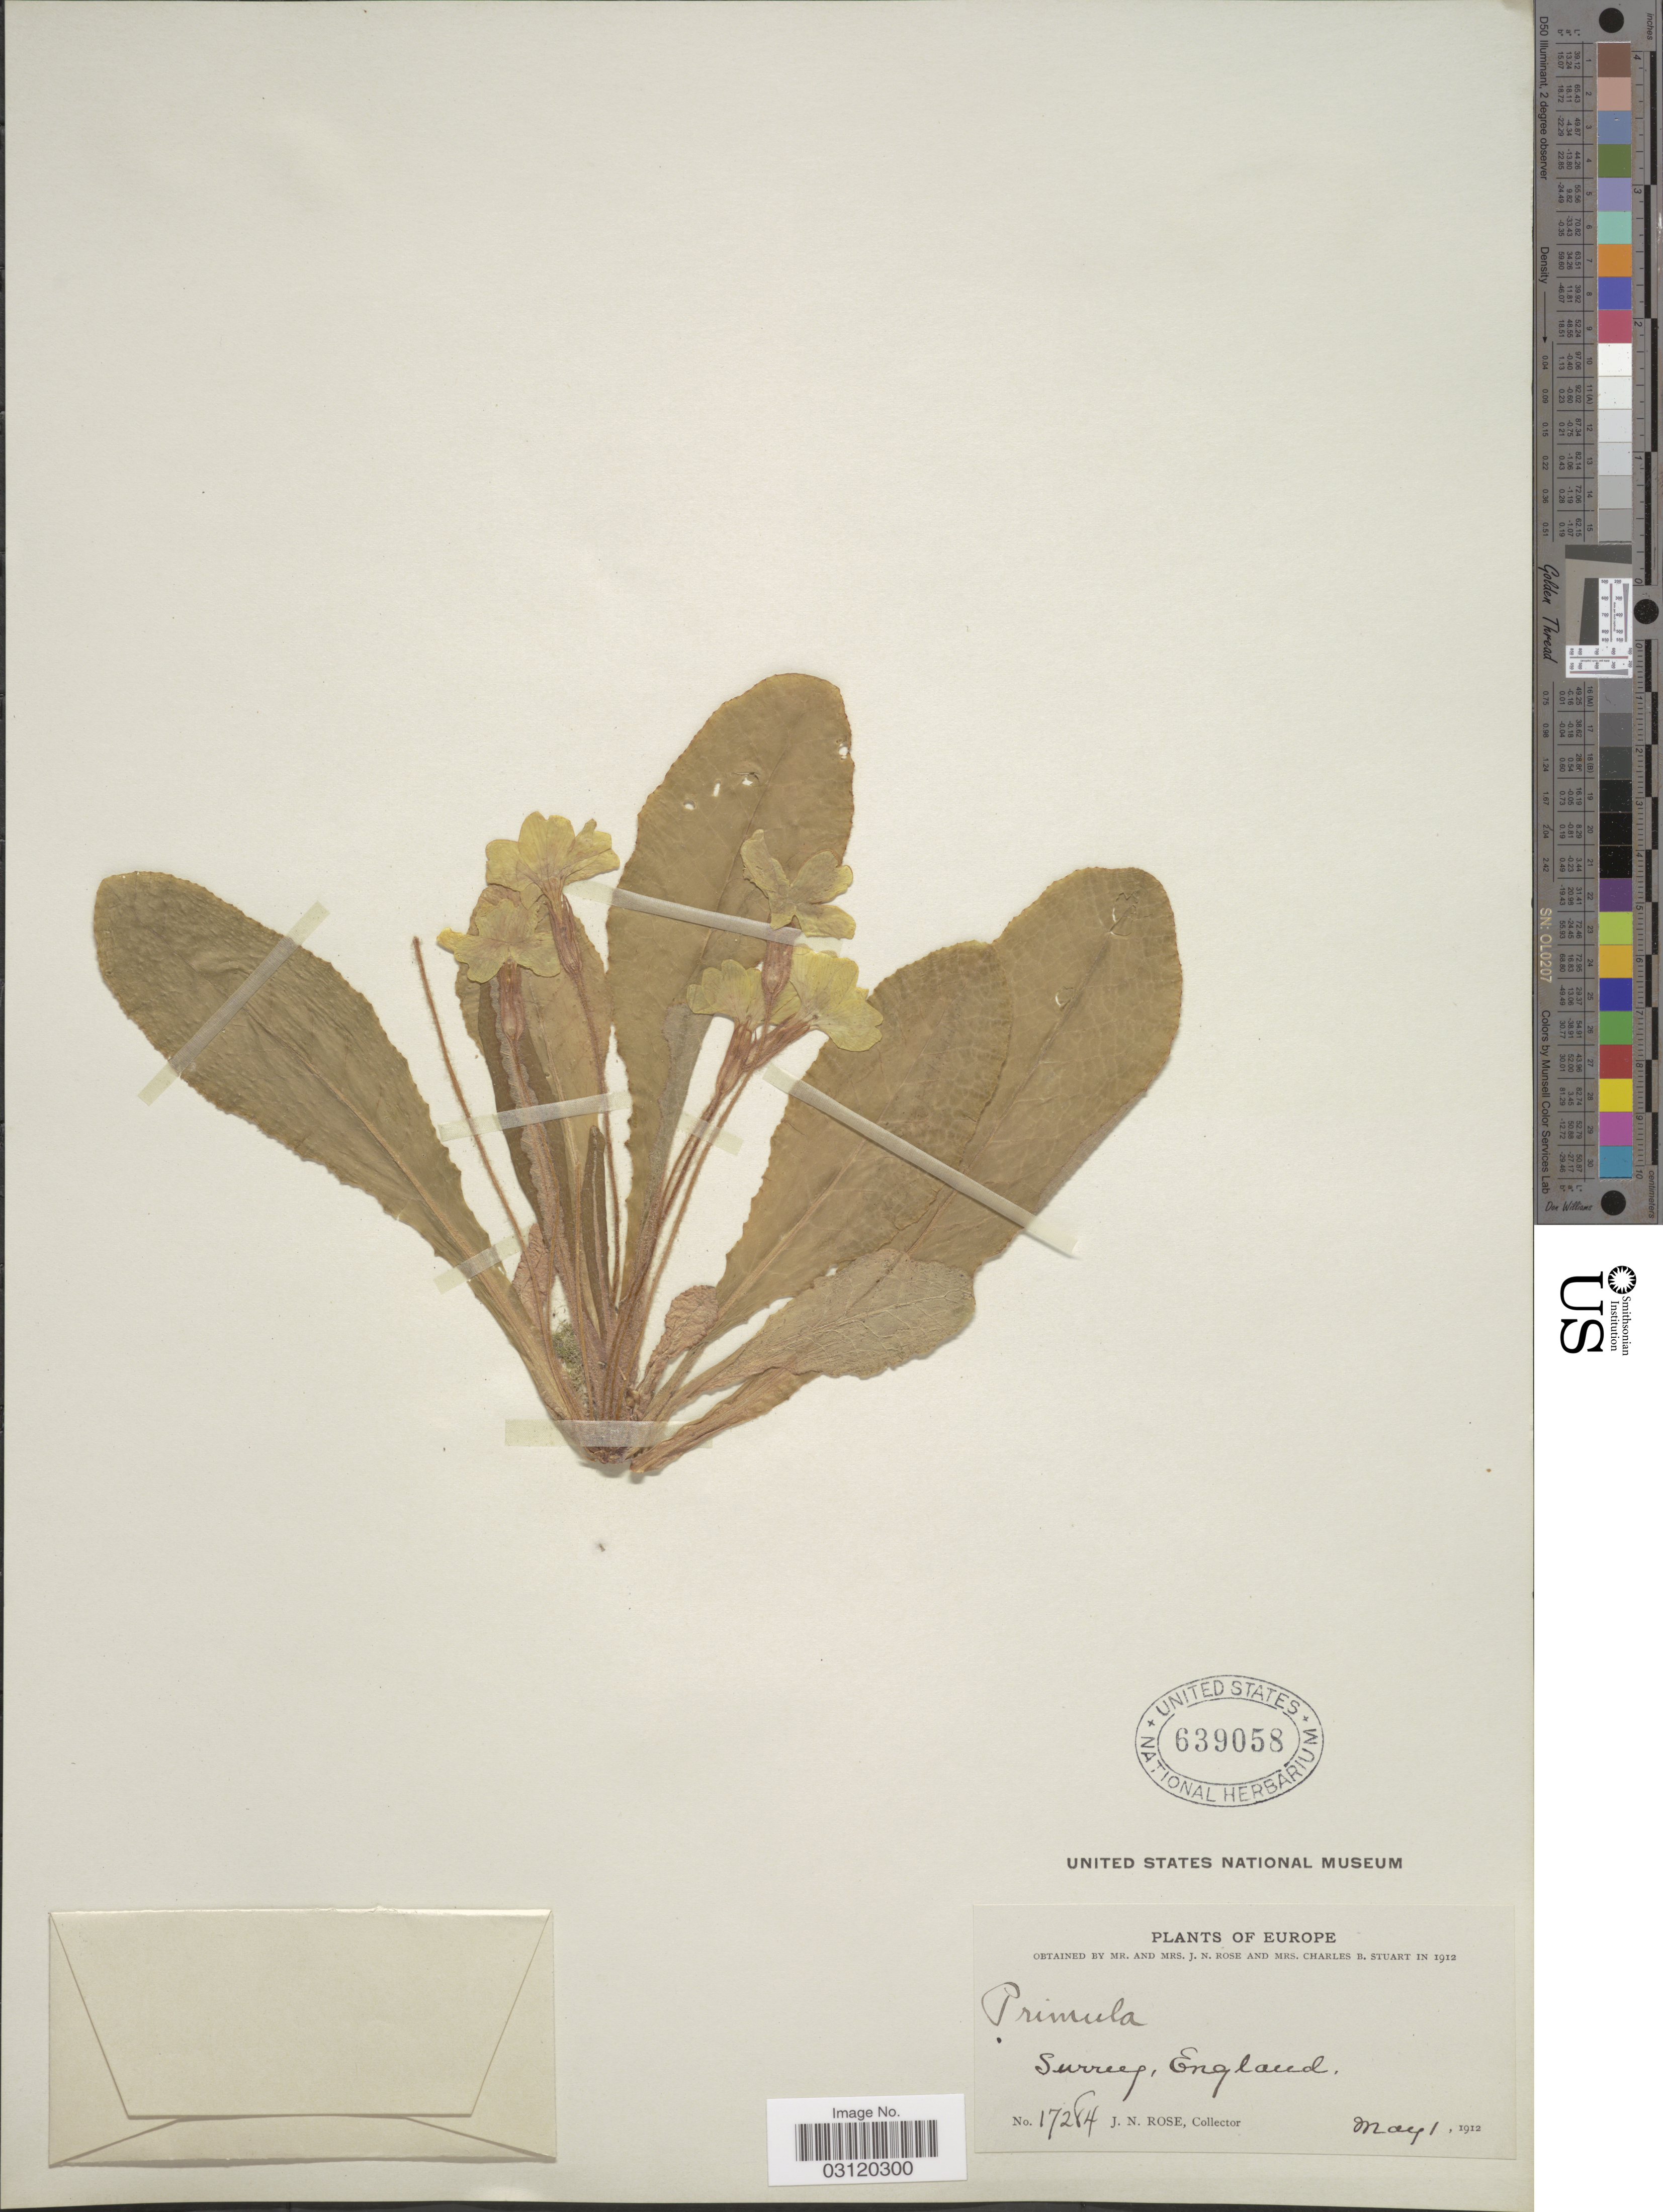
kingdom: Plantae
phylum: Tracheophyta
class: Magnoliopsida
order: Ericales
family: Primulaceae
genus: Primula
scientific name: Primula sp.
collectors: J. N. Rose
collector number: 17284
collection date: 1912-05-01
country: United Kingdom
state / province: England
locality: Surrey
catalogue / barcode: US 639058